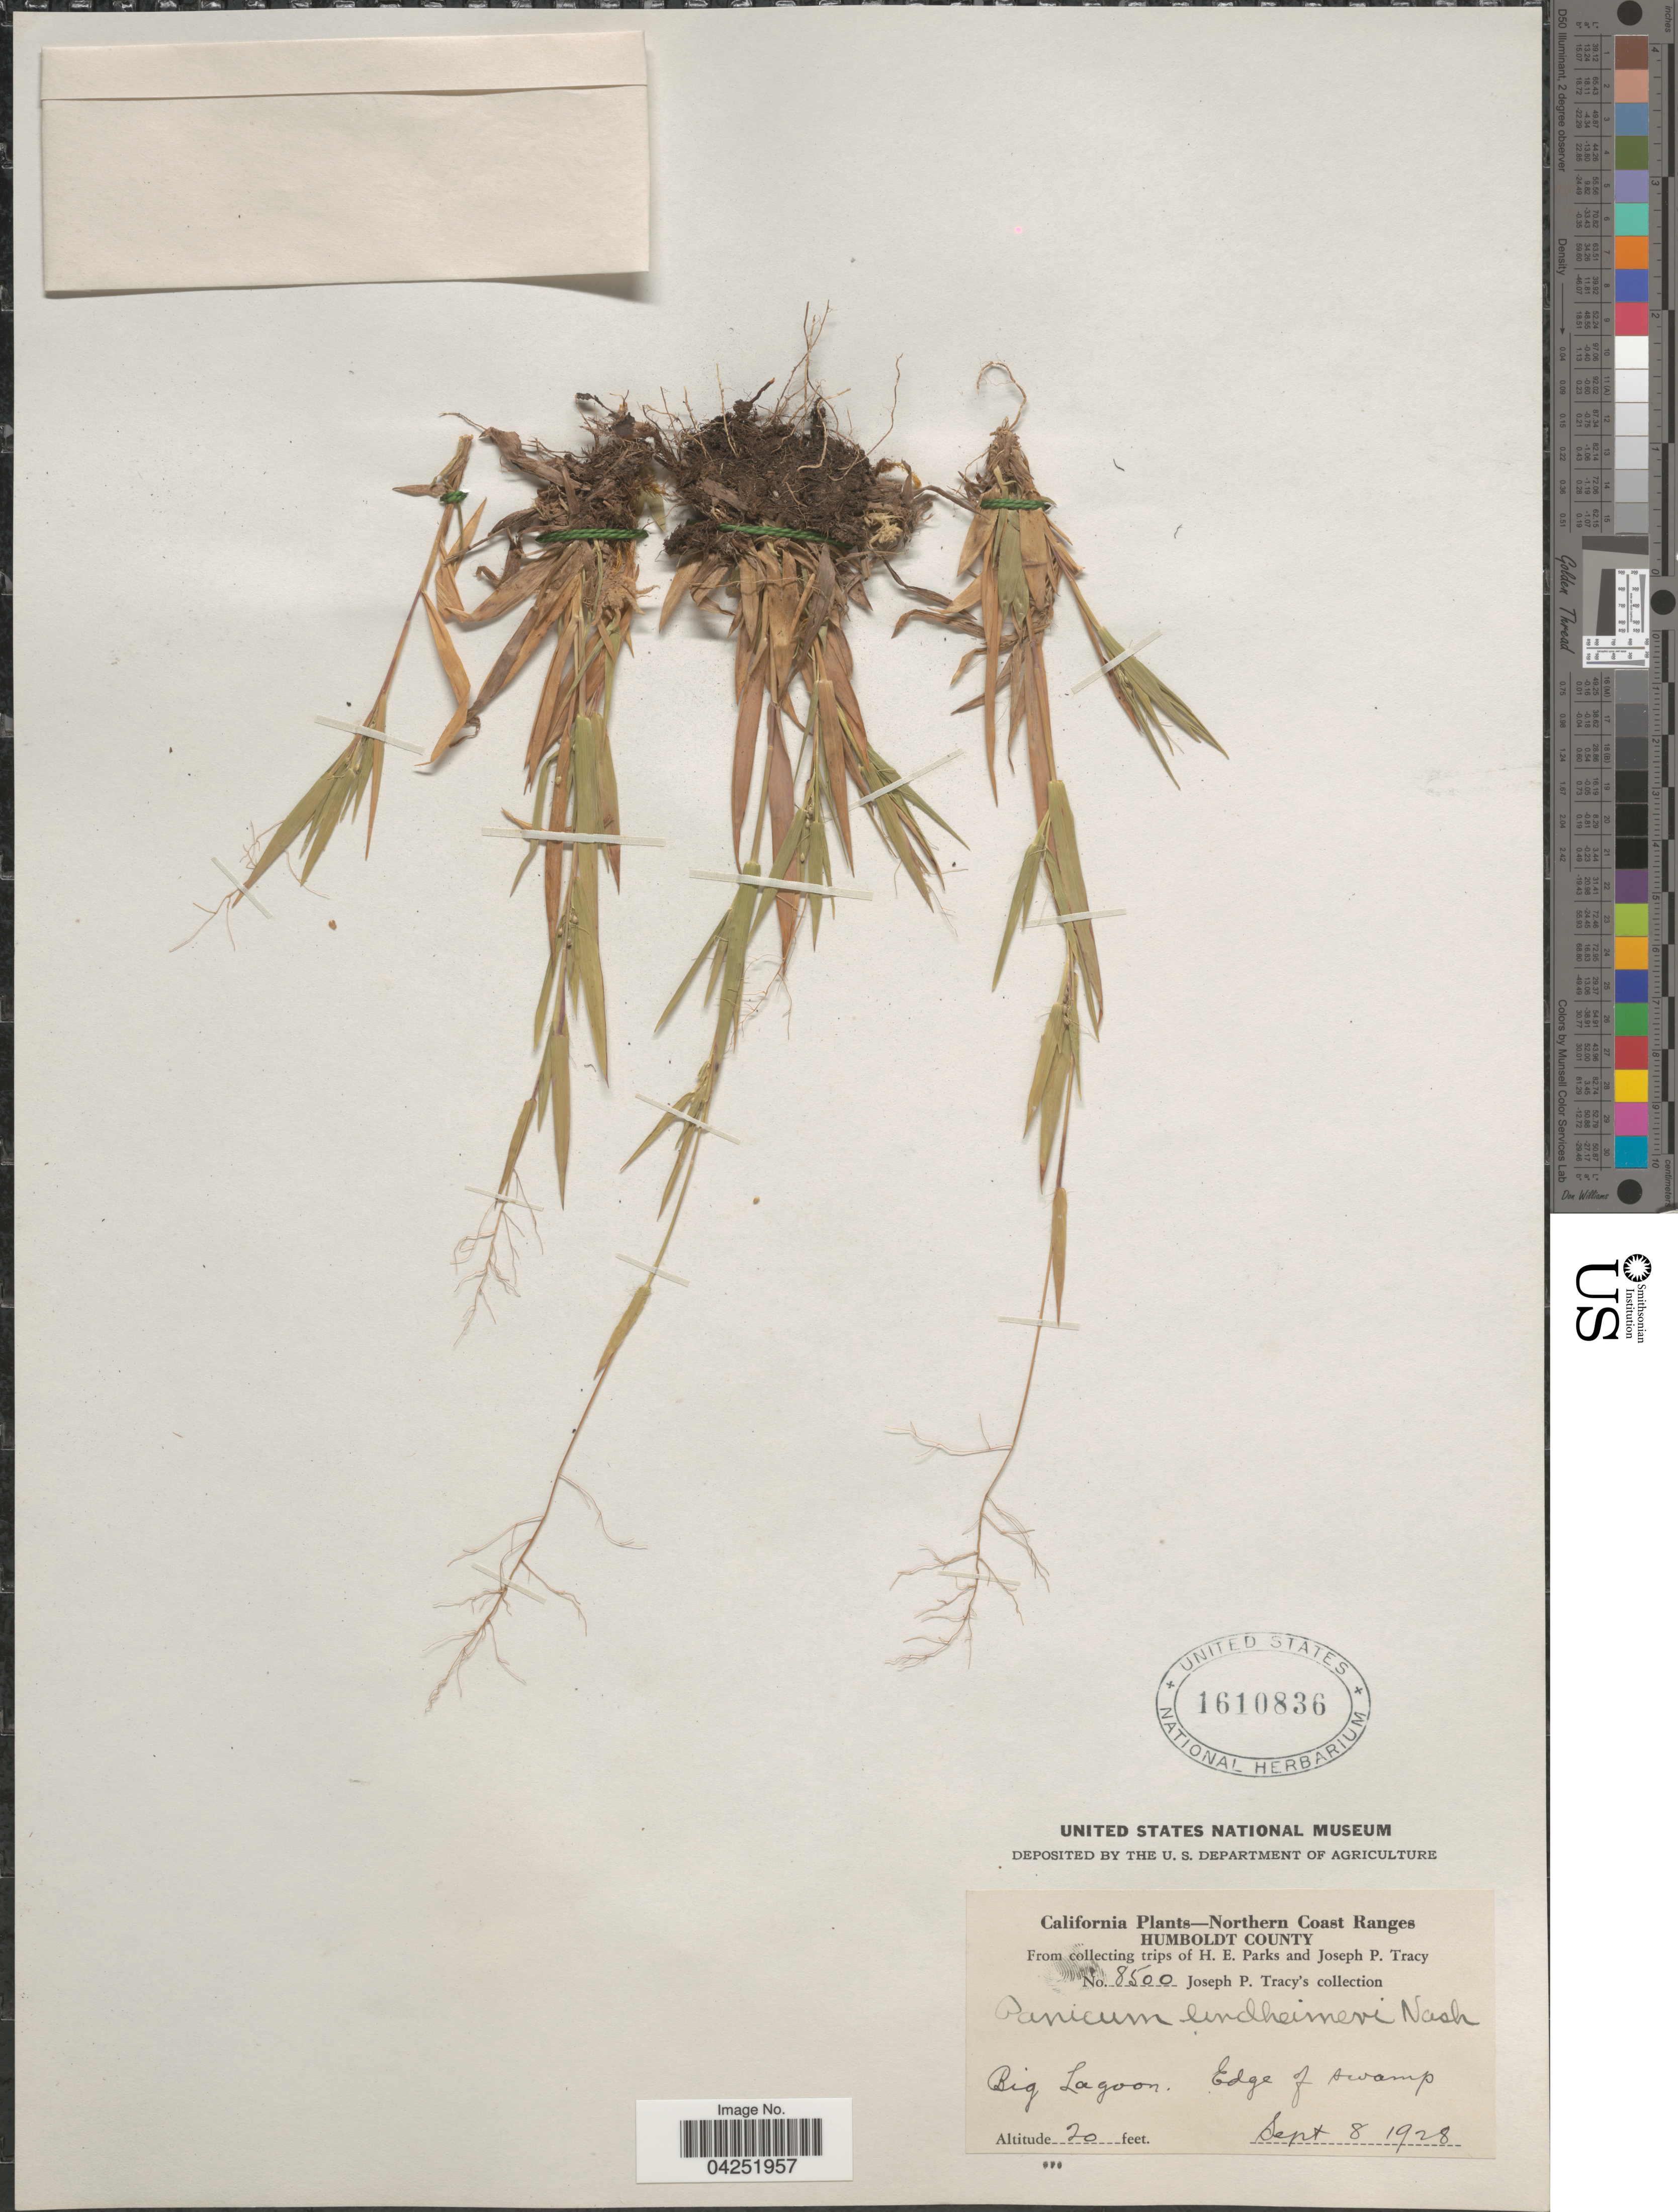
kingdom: Plantae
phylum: Tracheophyta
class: Liliopsida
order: Poales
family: Poaceae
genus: Dichanthelium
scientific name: Dichanthelium acuminatum var. lindheimeri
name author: (Nash) Gould & C.A. Clark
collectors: J. Tracy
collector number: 8500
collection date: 1928-09-08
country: United States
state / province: California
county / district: Humboldt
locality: Northern Coast Ranges. Humboldt County. From collecting trips of H. E. Parks and Joseph P. Tracy. Big Lagoon. Edge of swamp.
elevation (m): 6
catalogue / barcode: US 1610836